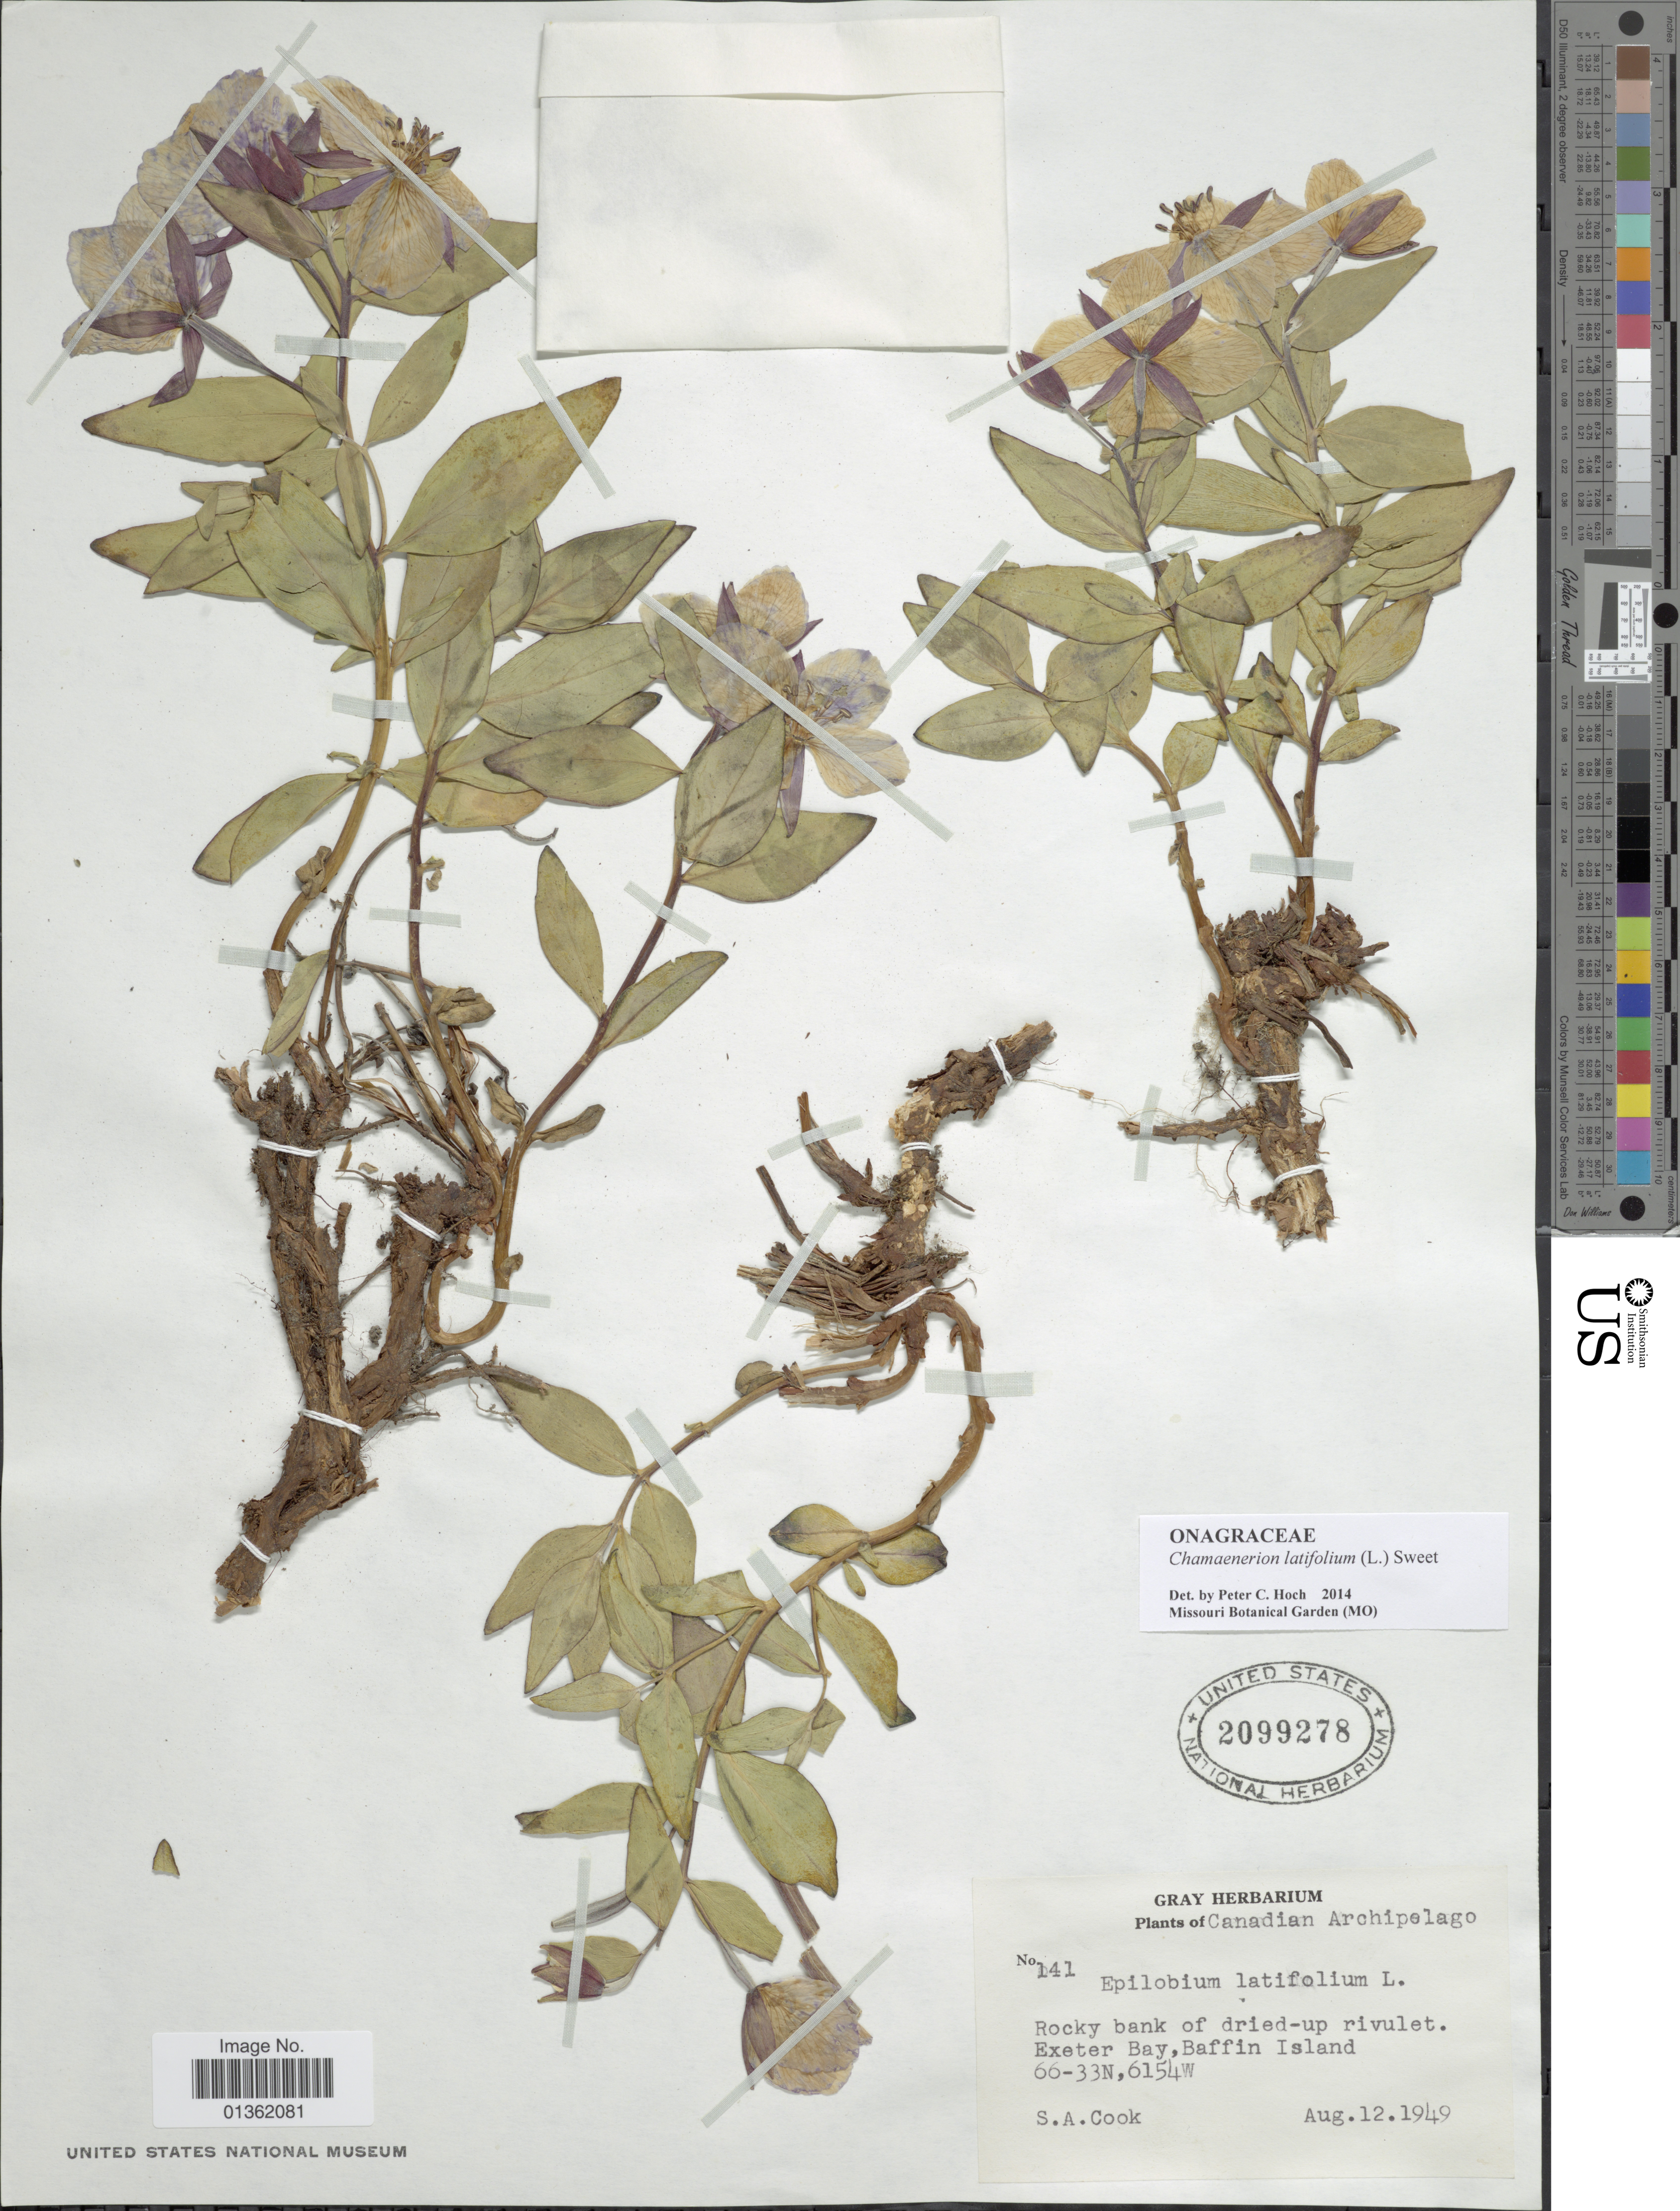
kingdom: Plantae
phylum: Tracheophyta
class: Magnoliopsida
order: Myrtales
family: Onagraceae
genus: Chamaenerion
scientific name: Chamaenerion latifolium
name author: (L.) Th. Fr. & Lange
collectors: S. A. Cook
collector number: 141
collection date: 1949-08-12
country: Canada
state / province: Nunavut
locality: Canadian Archipelago. Exeter Bay, Baffin Island.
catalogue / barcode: US 2099278